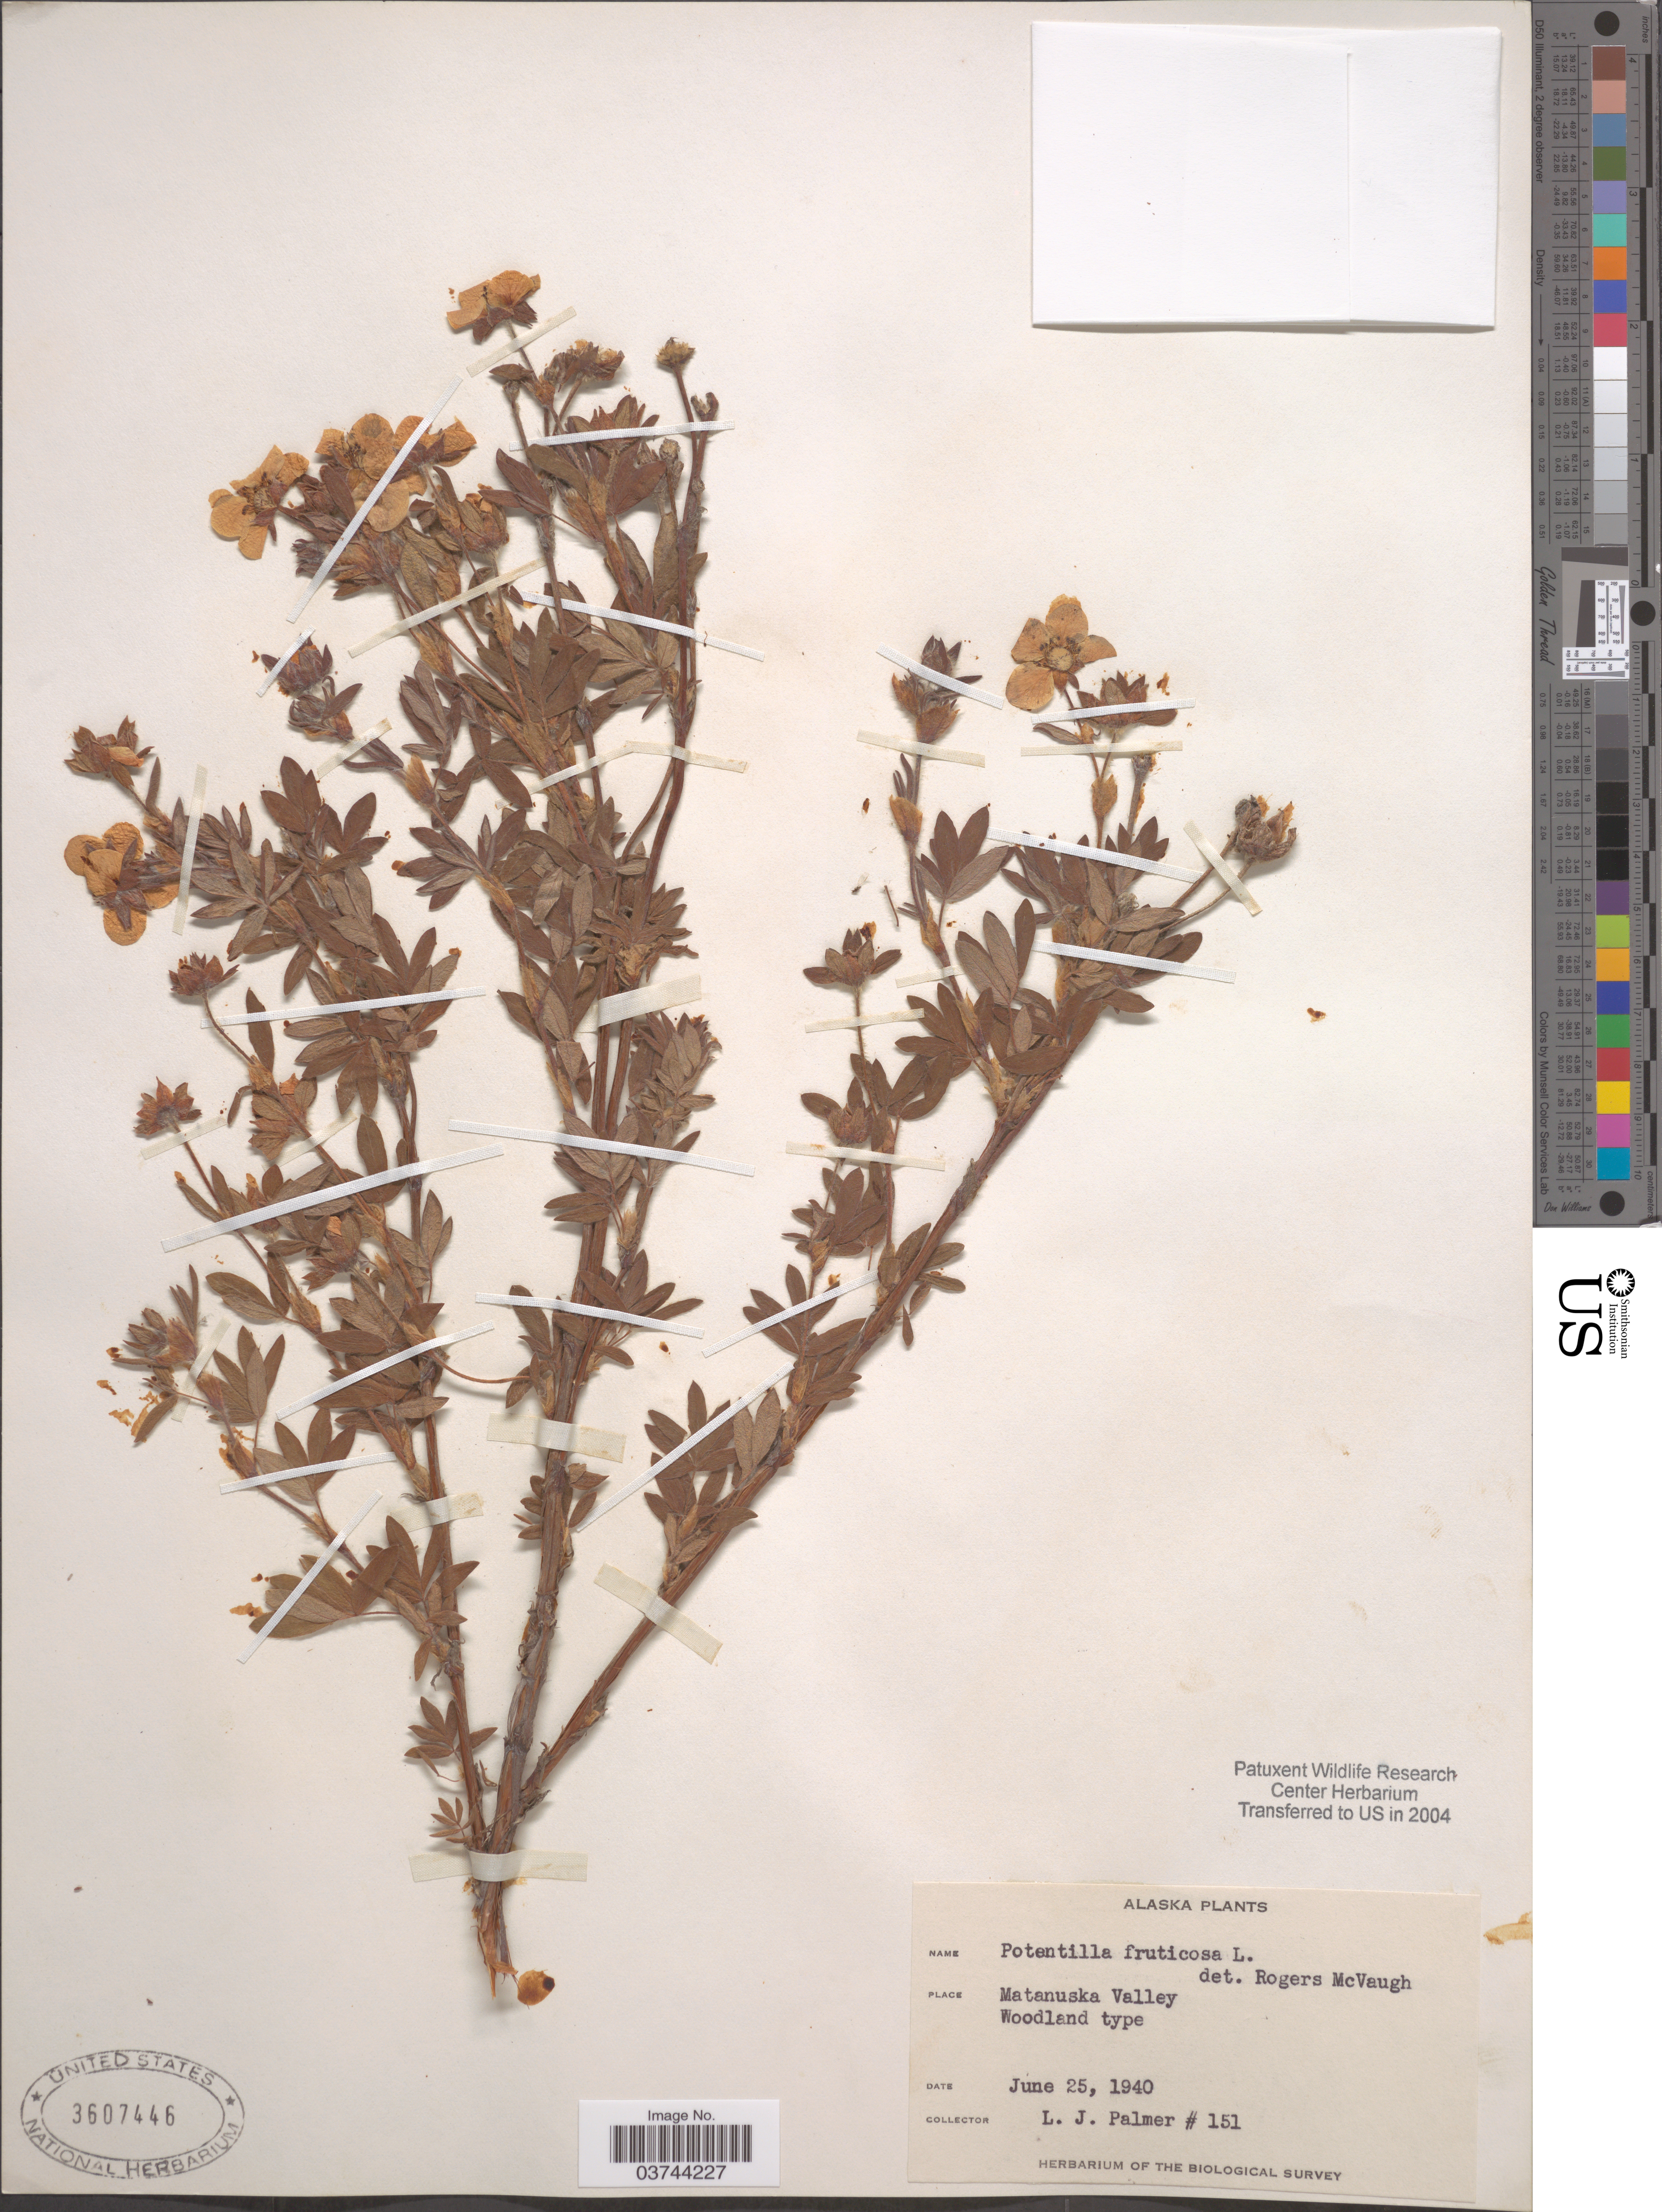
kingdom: Plantae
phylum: Tracheophyta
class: Magnoliopsida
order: Rosales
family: Rosaceae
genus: Dasiphora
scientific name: Dasiphora fruticosa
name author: (L.) Rydb.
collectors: L. J. Palmer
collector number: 151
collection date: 1940-06-25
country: United States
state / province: Alaska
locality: Matanuska Valley.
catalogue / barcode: US 3607446